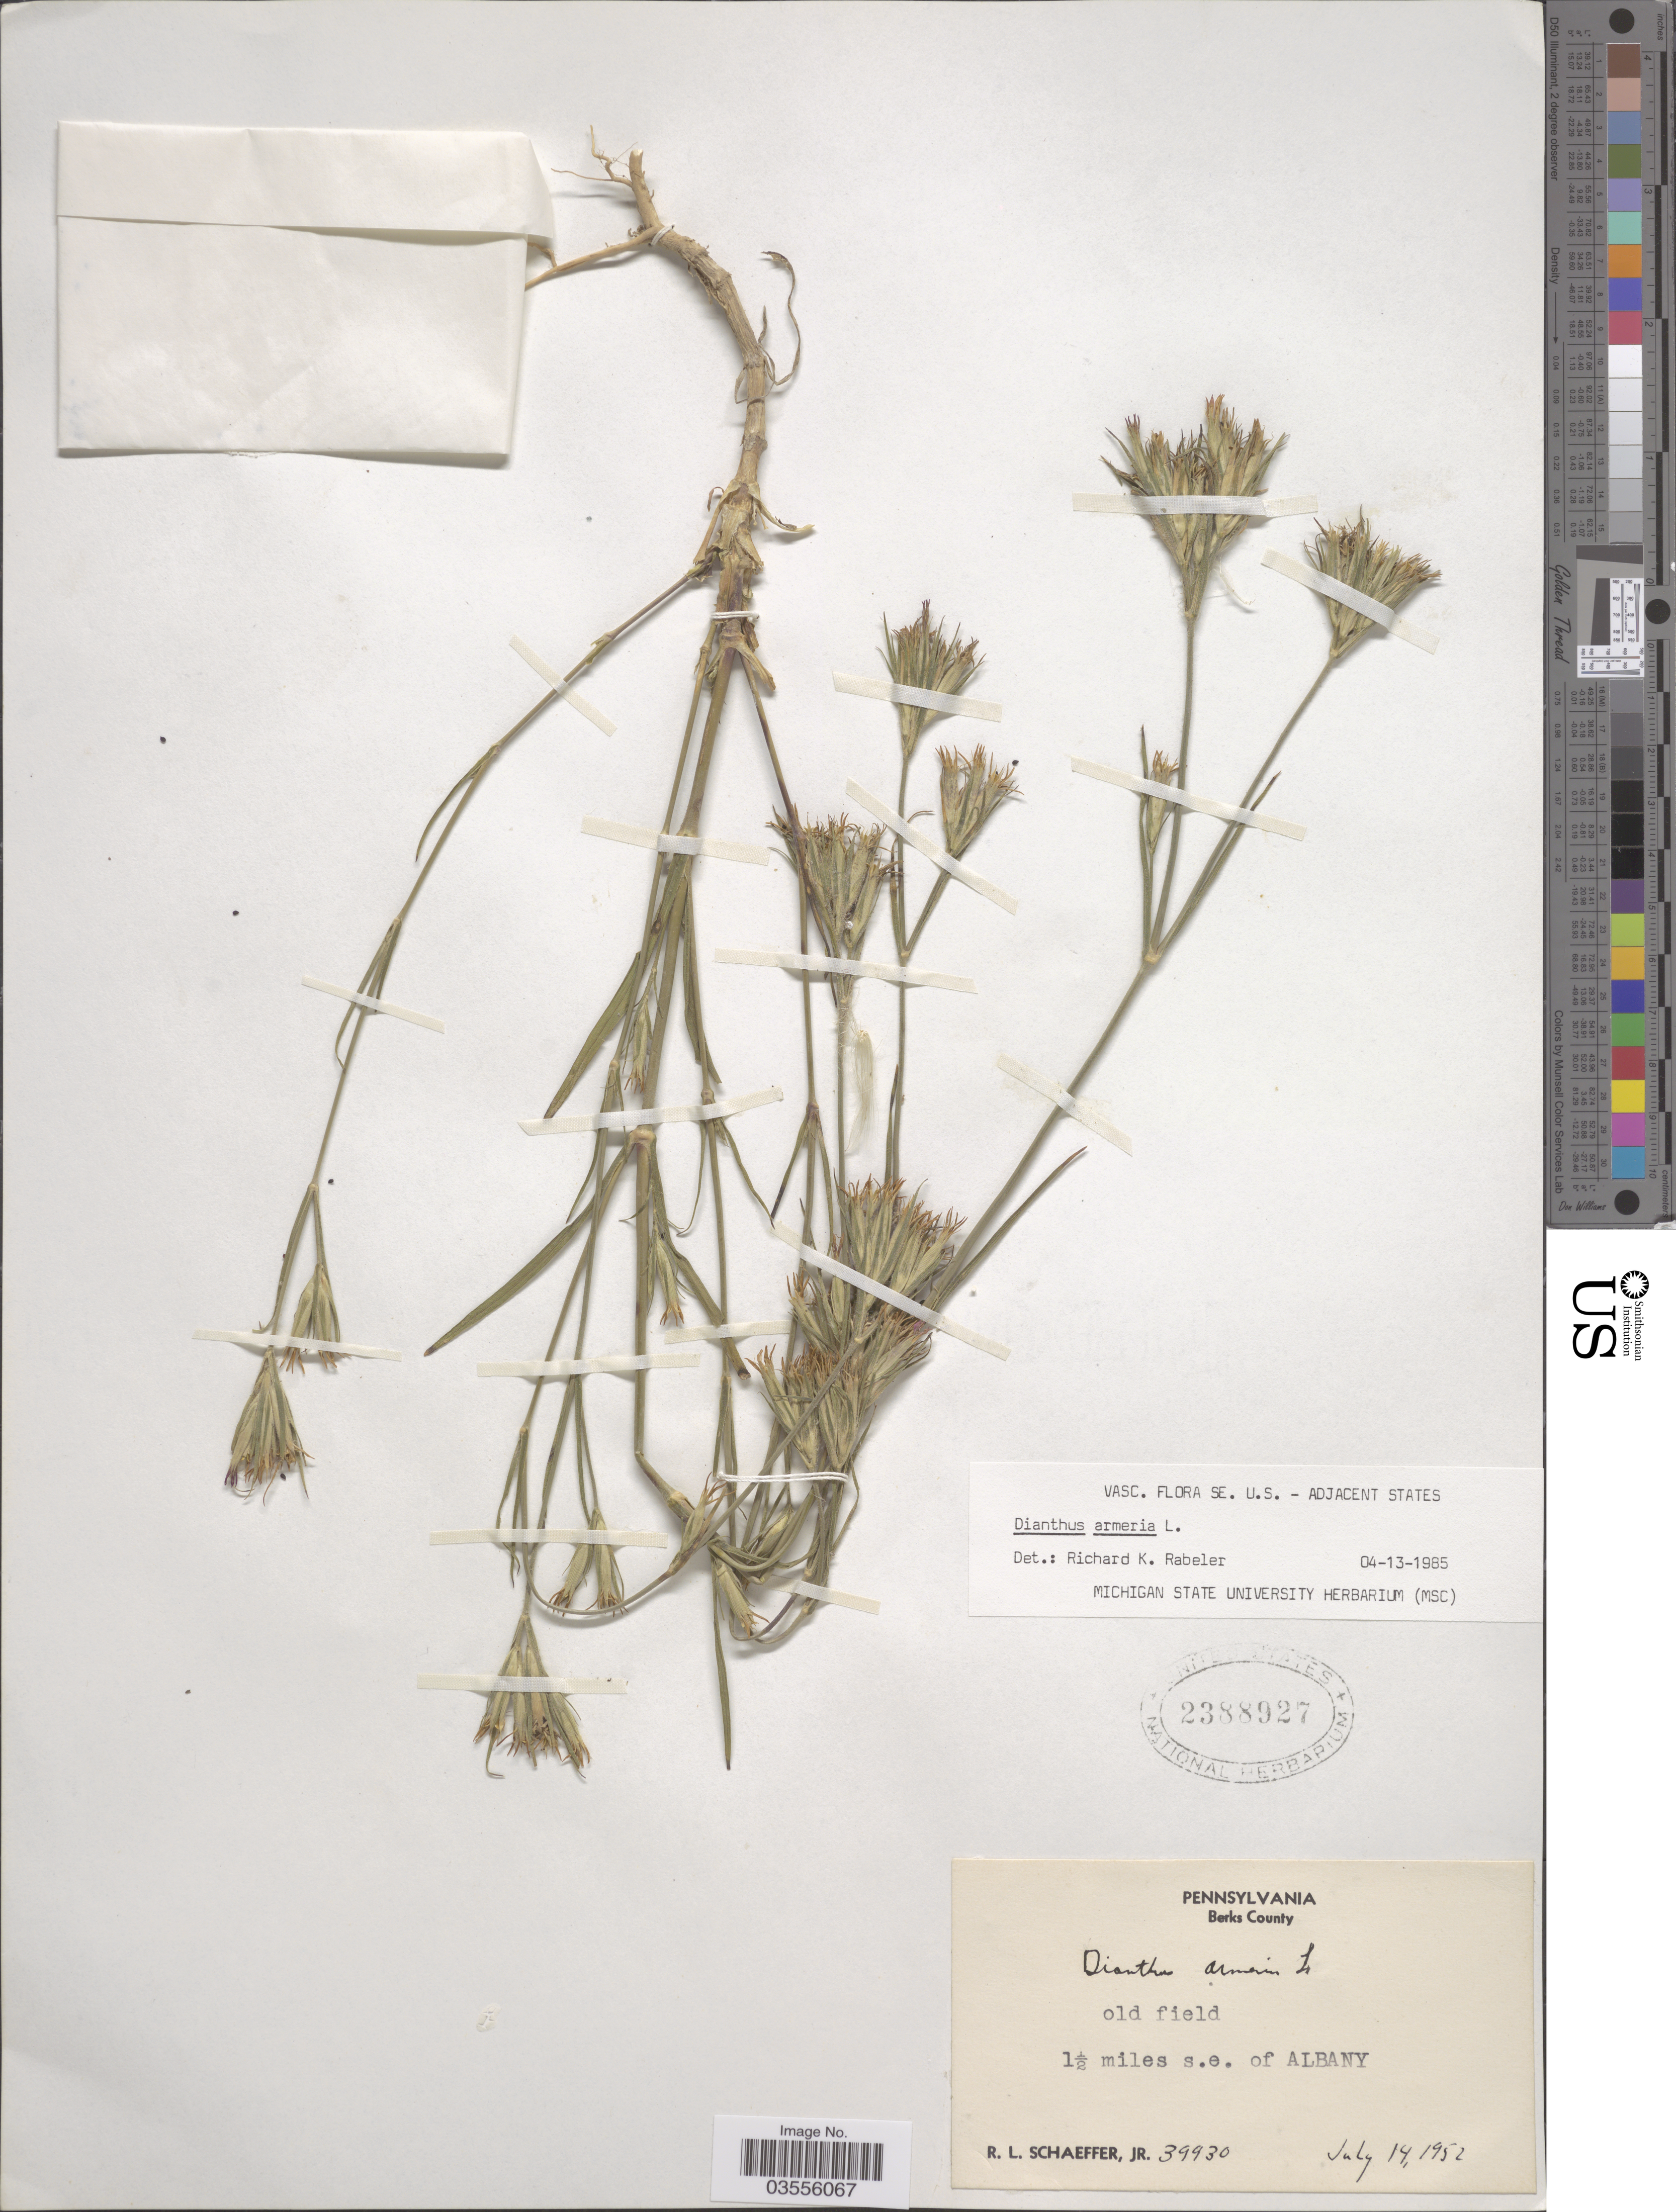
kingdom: Plantae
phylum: Tracheophyta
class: Magnoliopsida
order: Caryophyllales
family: Caryophyllaceae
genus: Dianthus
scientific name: Dianthus armeria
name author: L.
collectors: R. L. Schaeffer Jr.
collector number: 39930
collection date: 1952-07-14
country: United States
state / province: Pennsylvania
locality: Berks County. Old field. 1½ miles s.e. of Albany.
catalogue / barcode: US 2388927